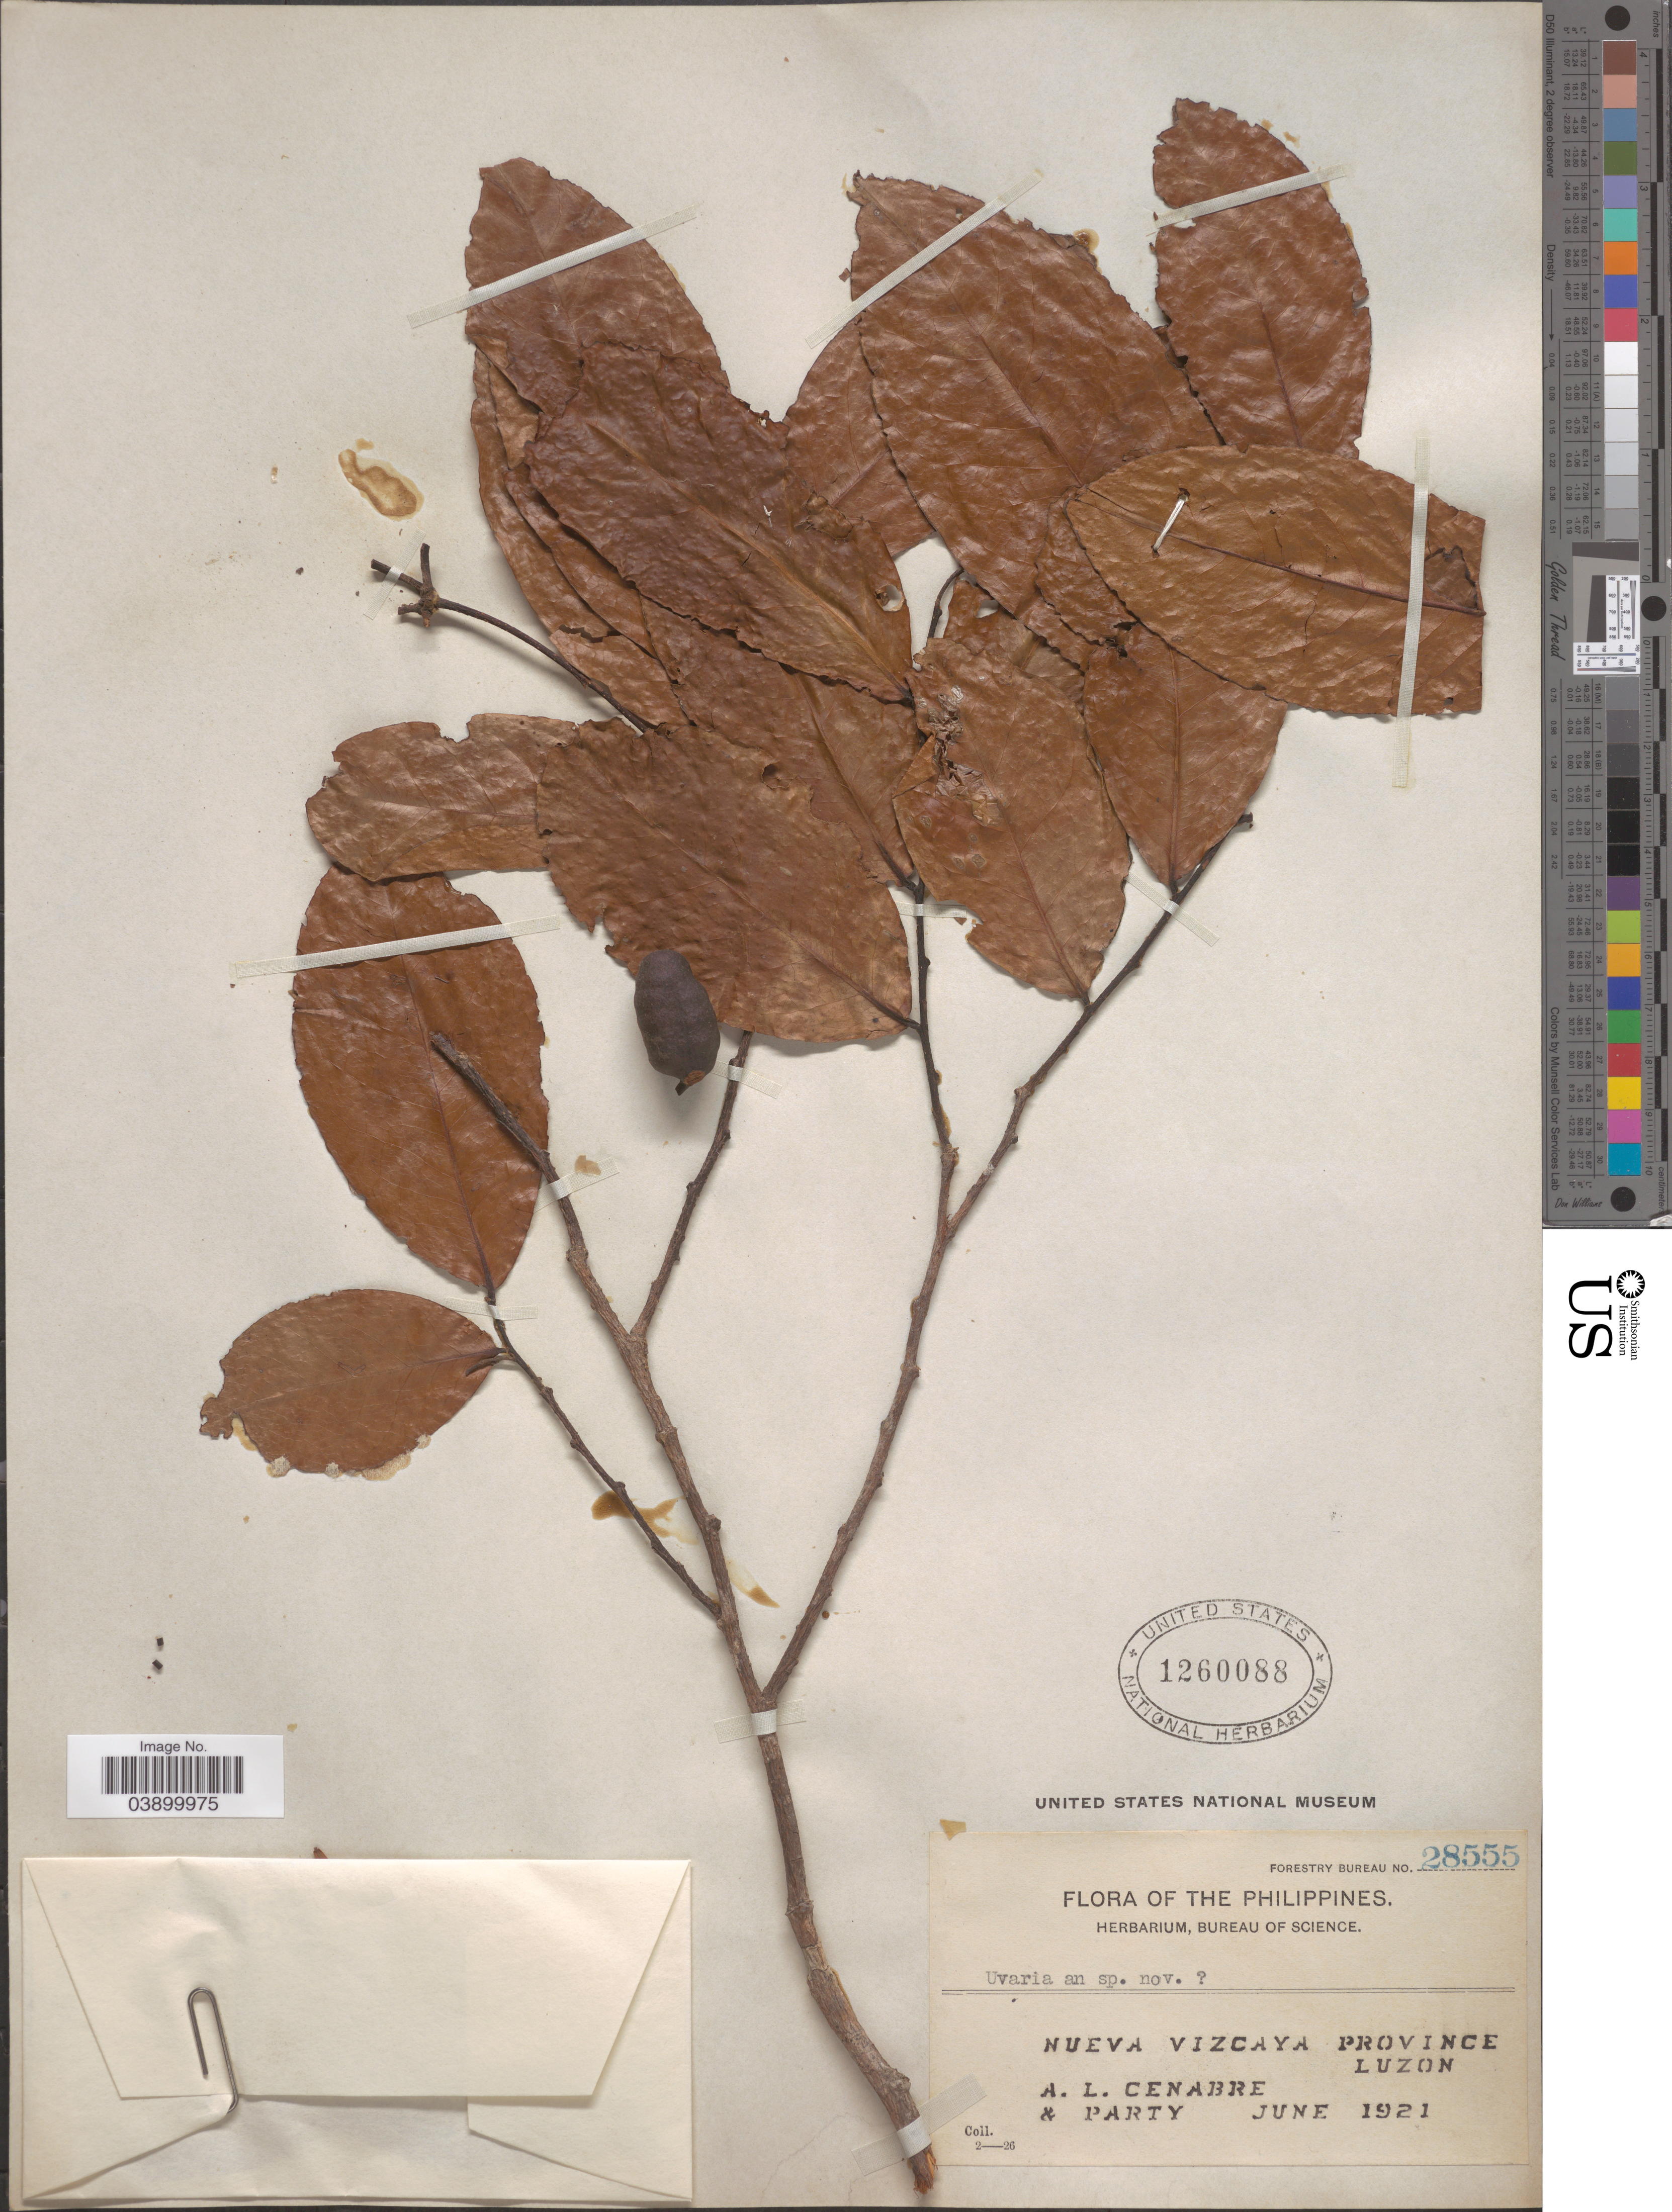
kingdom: Plantae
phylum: Tracheophyta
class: Magnoliopsida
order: Magnoliales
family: Annonaceae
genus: Uvaria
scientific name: Uvaria sp.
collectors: A. Cenabre & Party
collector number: Forestry Bureau 28555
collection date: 1921-06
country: Philippines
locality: Nueva Vizcaya Province. Luzon.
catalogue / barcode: US 1260088